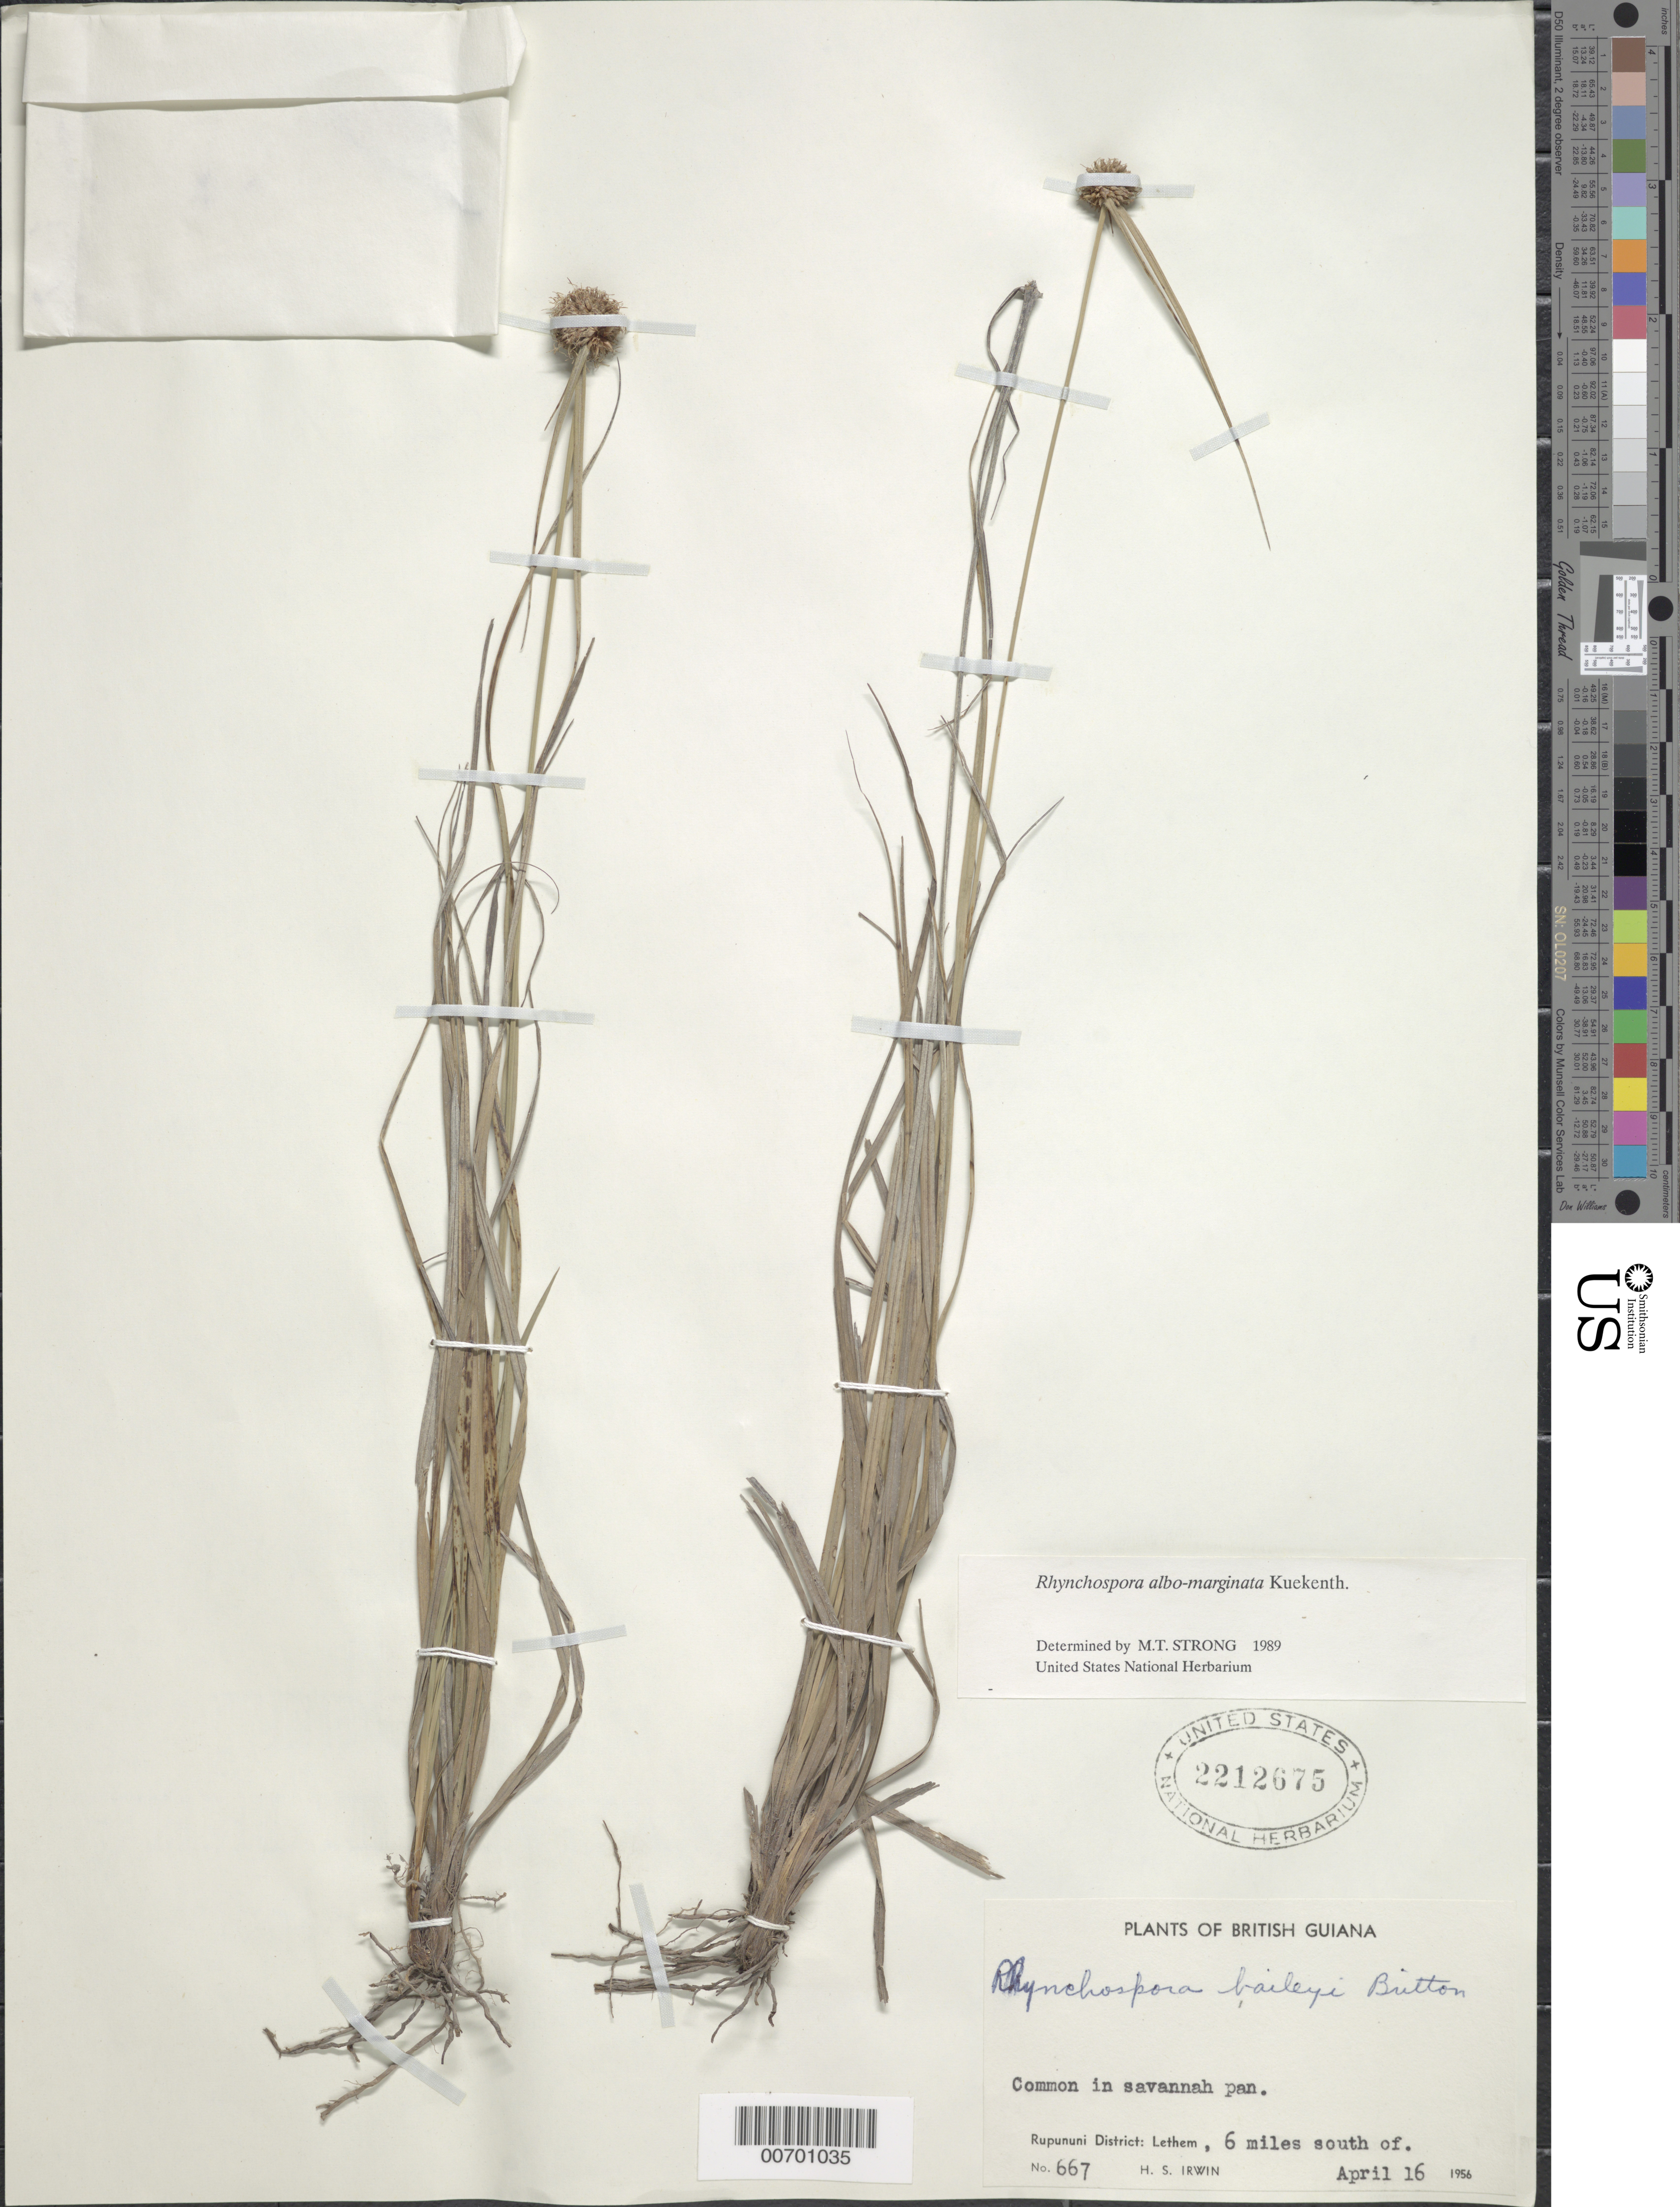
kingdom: Plantae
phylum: Tracheophyta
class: Liliopsida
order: Poales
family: Cyperaceae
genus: Rhynchospora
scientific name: Rhynchospora albomarginata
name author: Kük.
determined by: Strong, M. T., (US), Smithsonian Institution - National Museum of Natural History (UNITED STATES)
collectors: H. Irwin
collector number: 667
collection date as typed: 16-Apr-56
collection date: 1956-04-16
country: Guyana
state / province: U. Takutu-U. Essequibo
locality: Rupununi Dist., 6 mi. S of Lethem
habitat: Savanna pan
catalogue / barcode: US 2212675